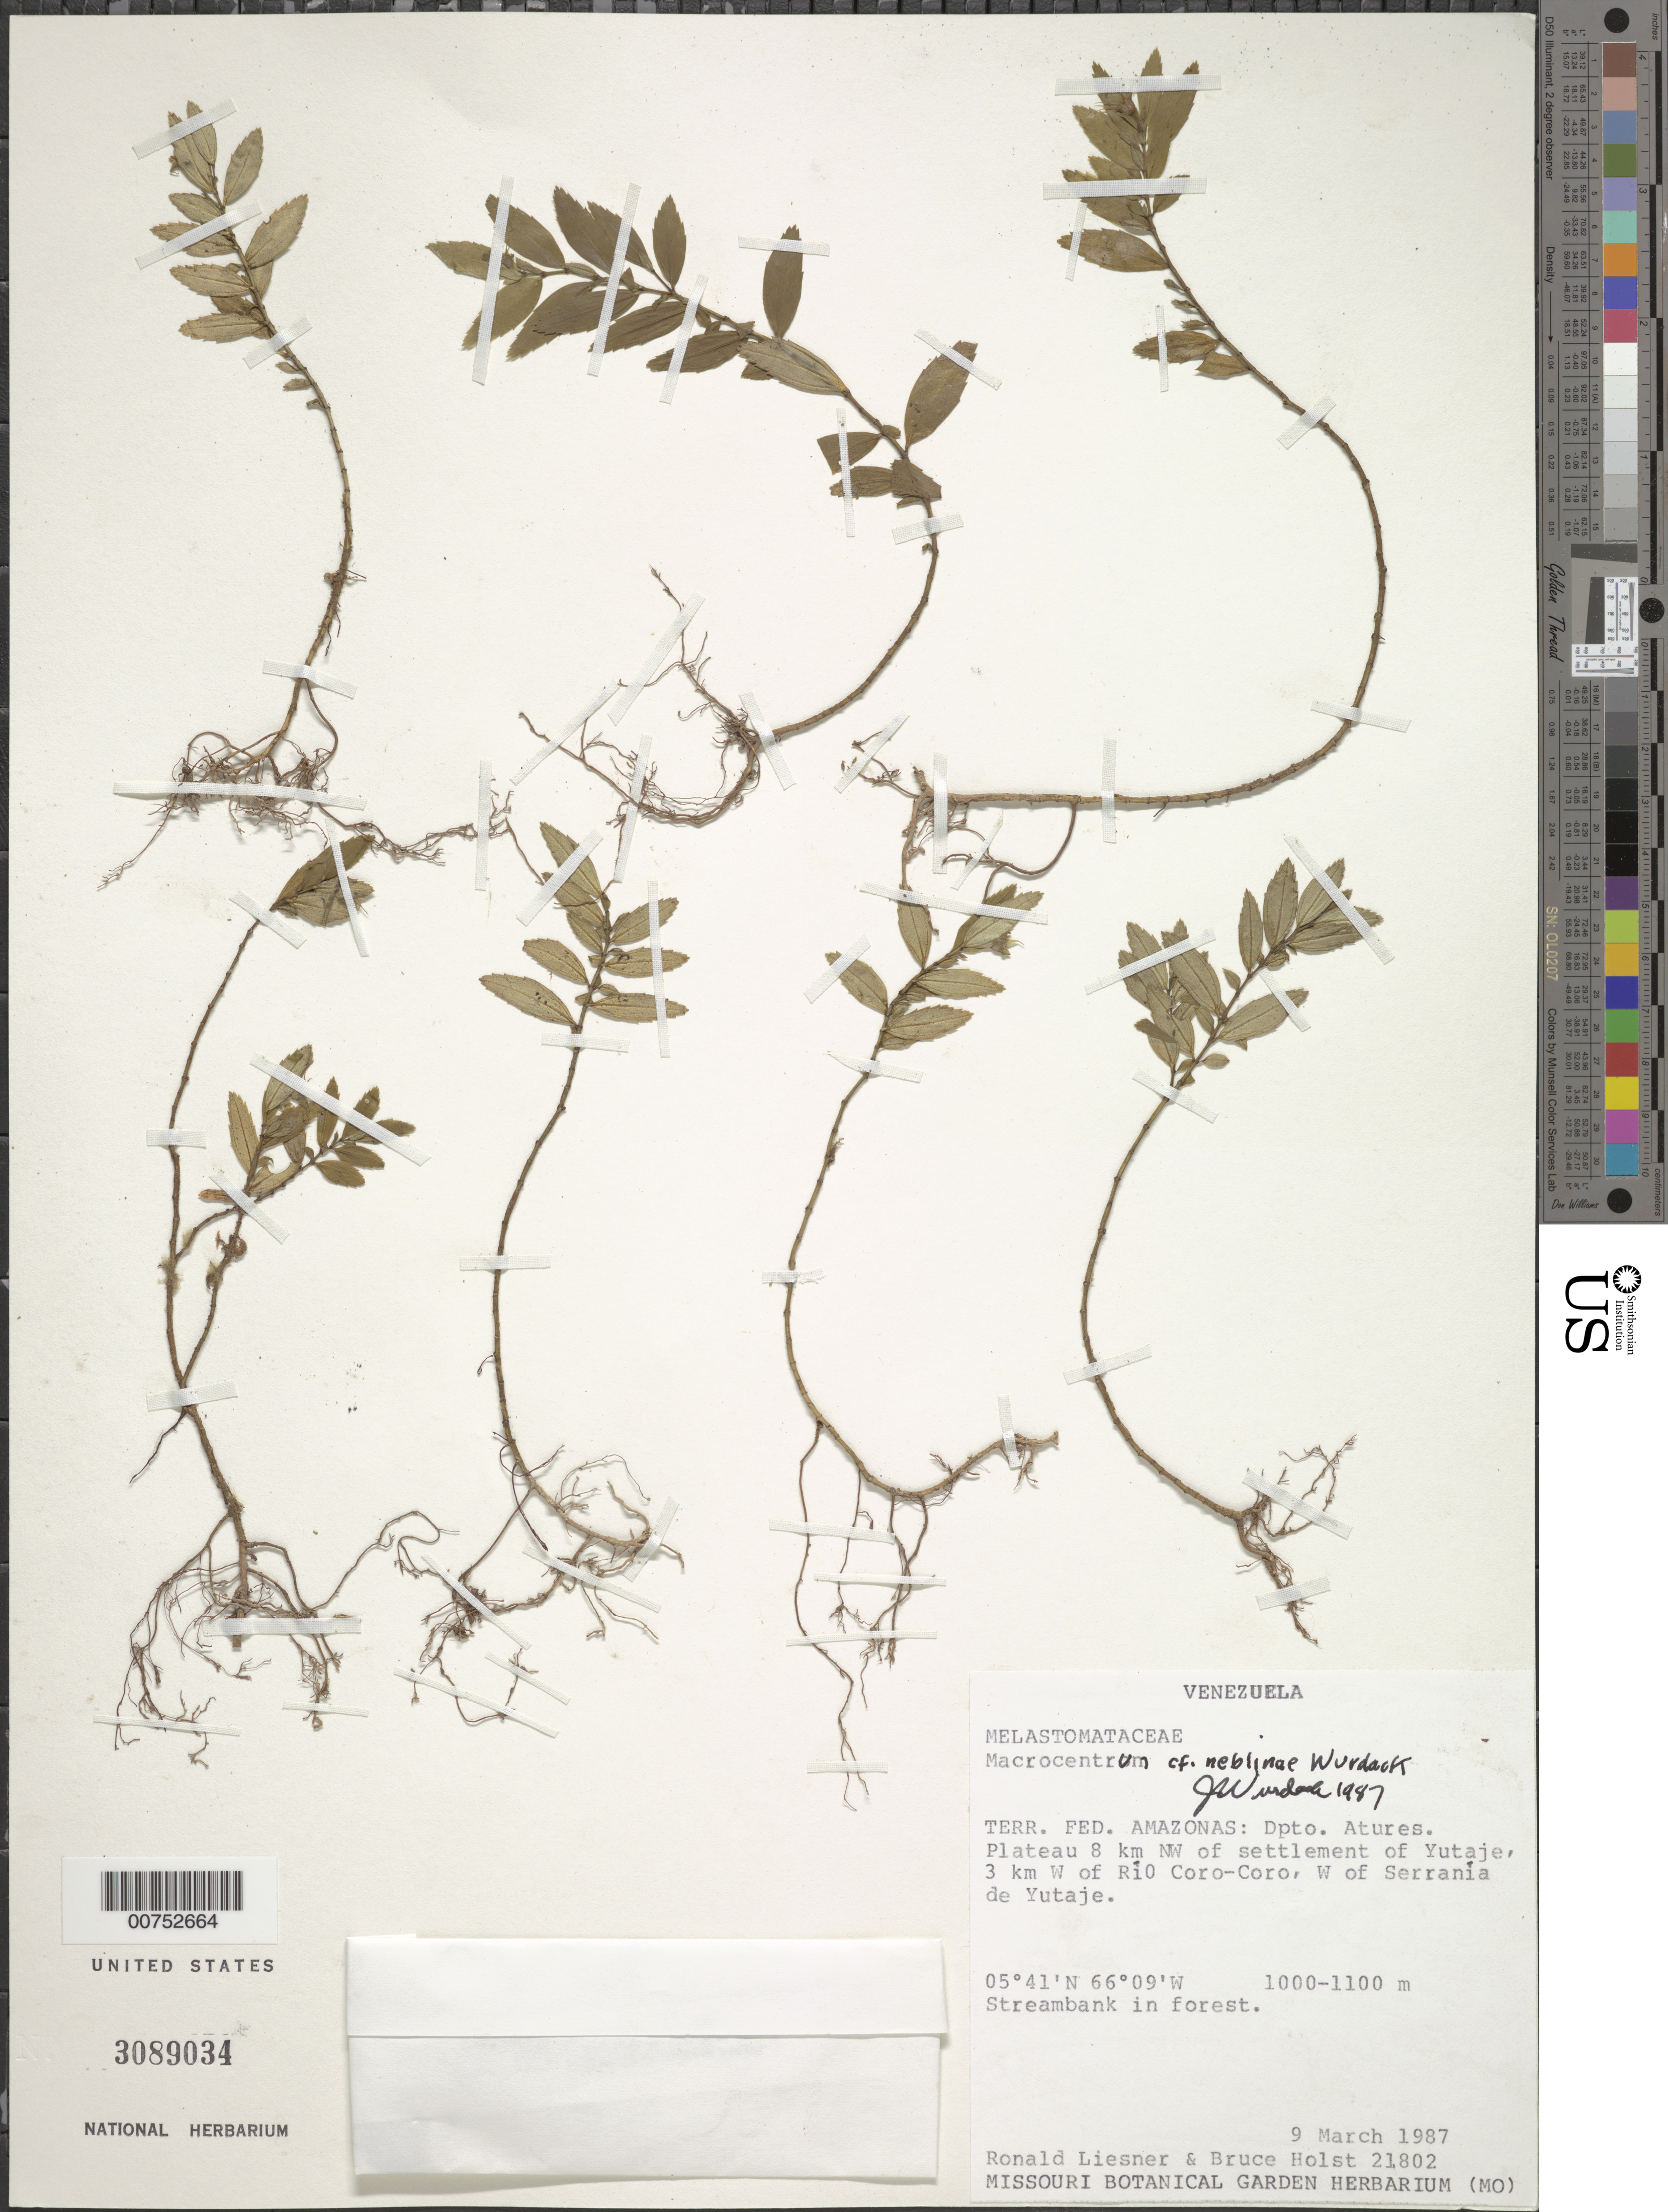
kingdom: Plantae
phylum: Tracheophyta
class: Magnoliopsida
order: Myrtales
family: Melastomataceae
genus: Macrocentrum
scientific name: Macrocentrum neblinae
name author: Wurdack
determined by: Wurdack, John J., (US), US (UNITED STATES)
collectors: R. L. Liesner & B. Holst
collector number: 21802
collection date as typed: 9-Mar-87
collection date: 1987-03-09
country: Venezuela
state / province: Amazonas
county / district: Atures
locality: Yutajé, 8 km NW of settlement, 3 km W of Río Coro-Coro, W of Serrania de Yutajé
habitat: Streambank in forest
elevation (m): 1000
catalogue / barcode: US 3089034